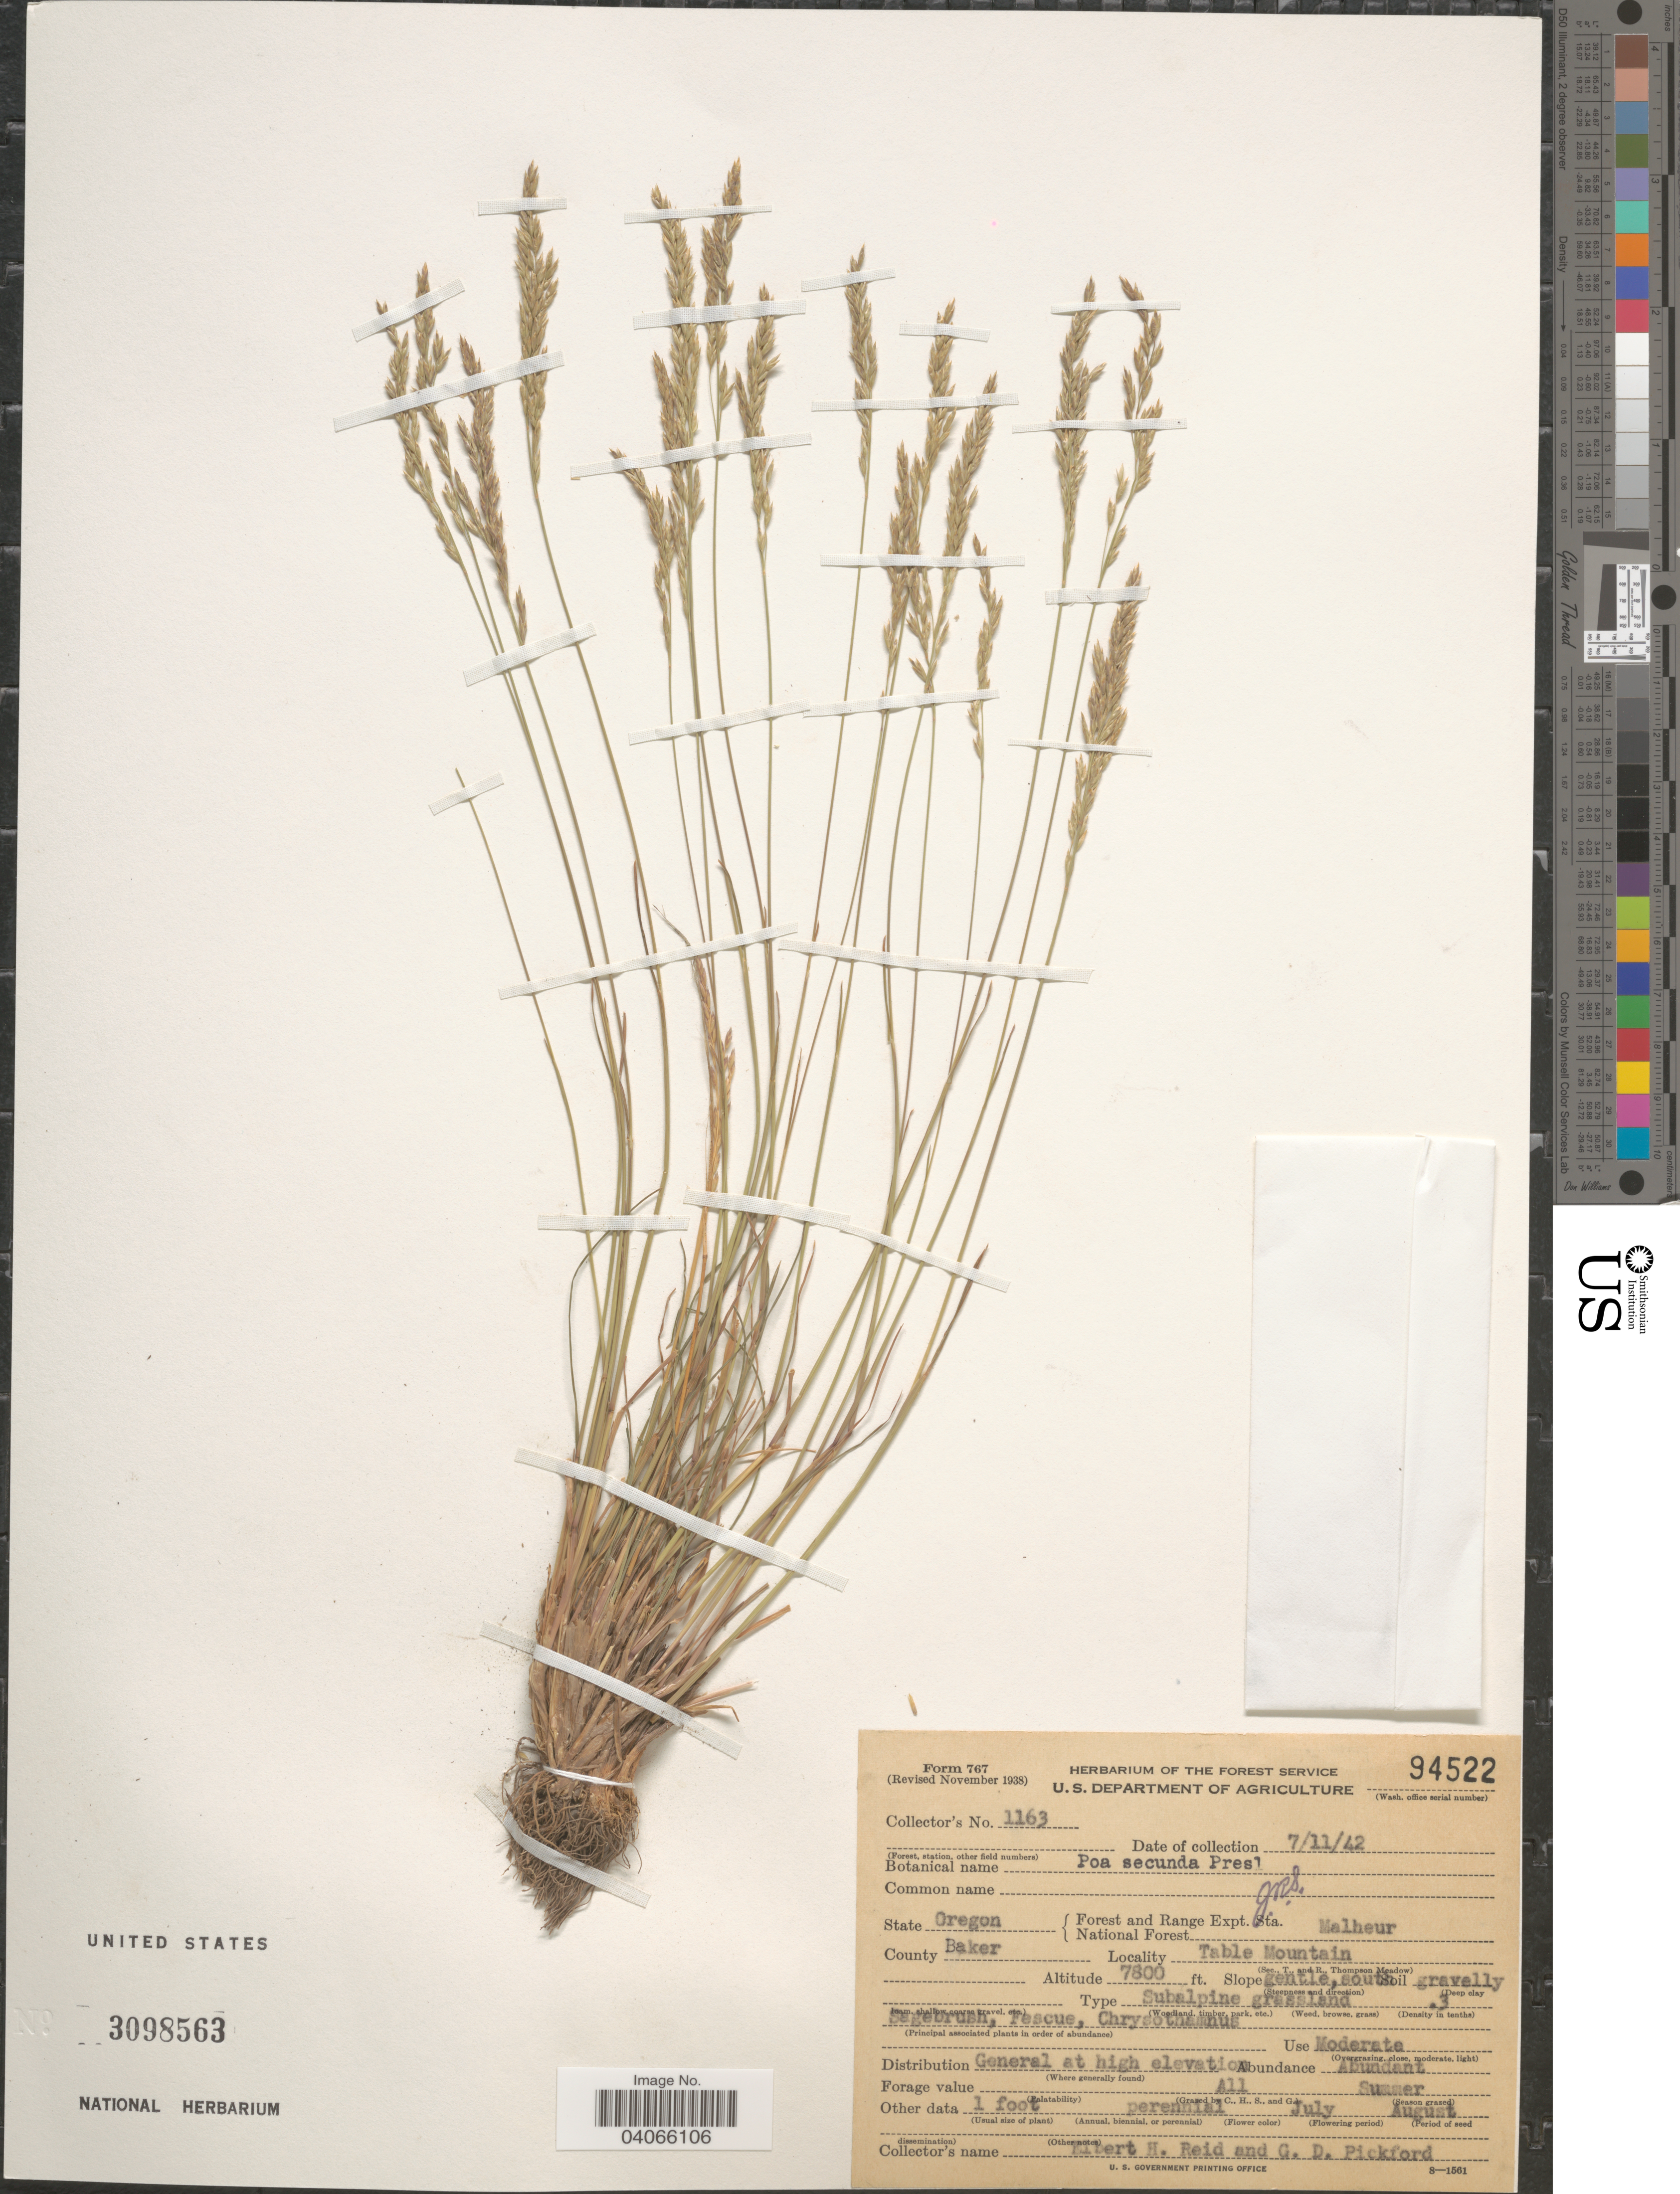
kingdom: Plantae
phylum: Tracheophyta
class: Liliopsida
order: Poales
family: Poaceae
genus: Poa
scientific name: Poa secunda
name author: J. Presl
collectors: E. Reid & -. Pickford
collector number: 1163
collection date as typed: Transcribed d/m/y: 11/7/42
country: United States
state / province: Oregon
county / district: Baker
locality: Forest and Range Expt. Sta. National Forest Malheur. County Baker. Table Mountain.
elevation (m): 2377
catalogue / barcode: US 3098563